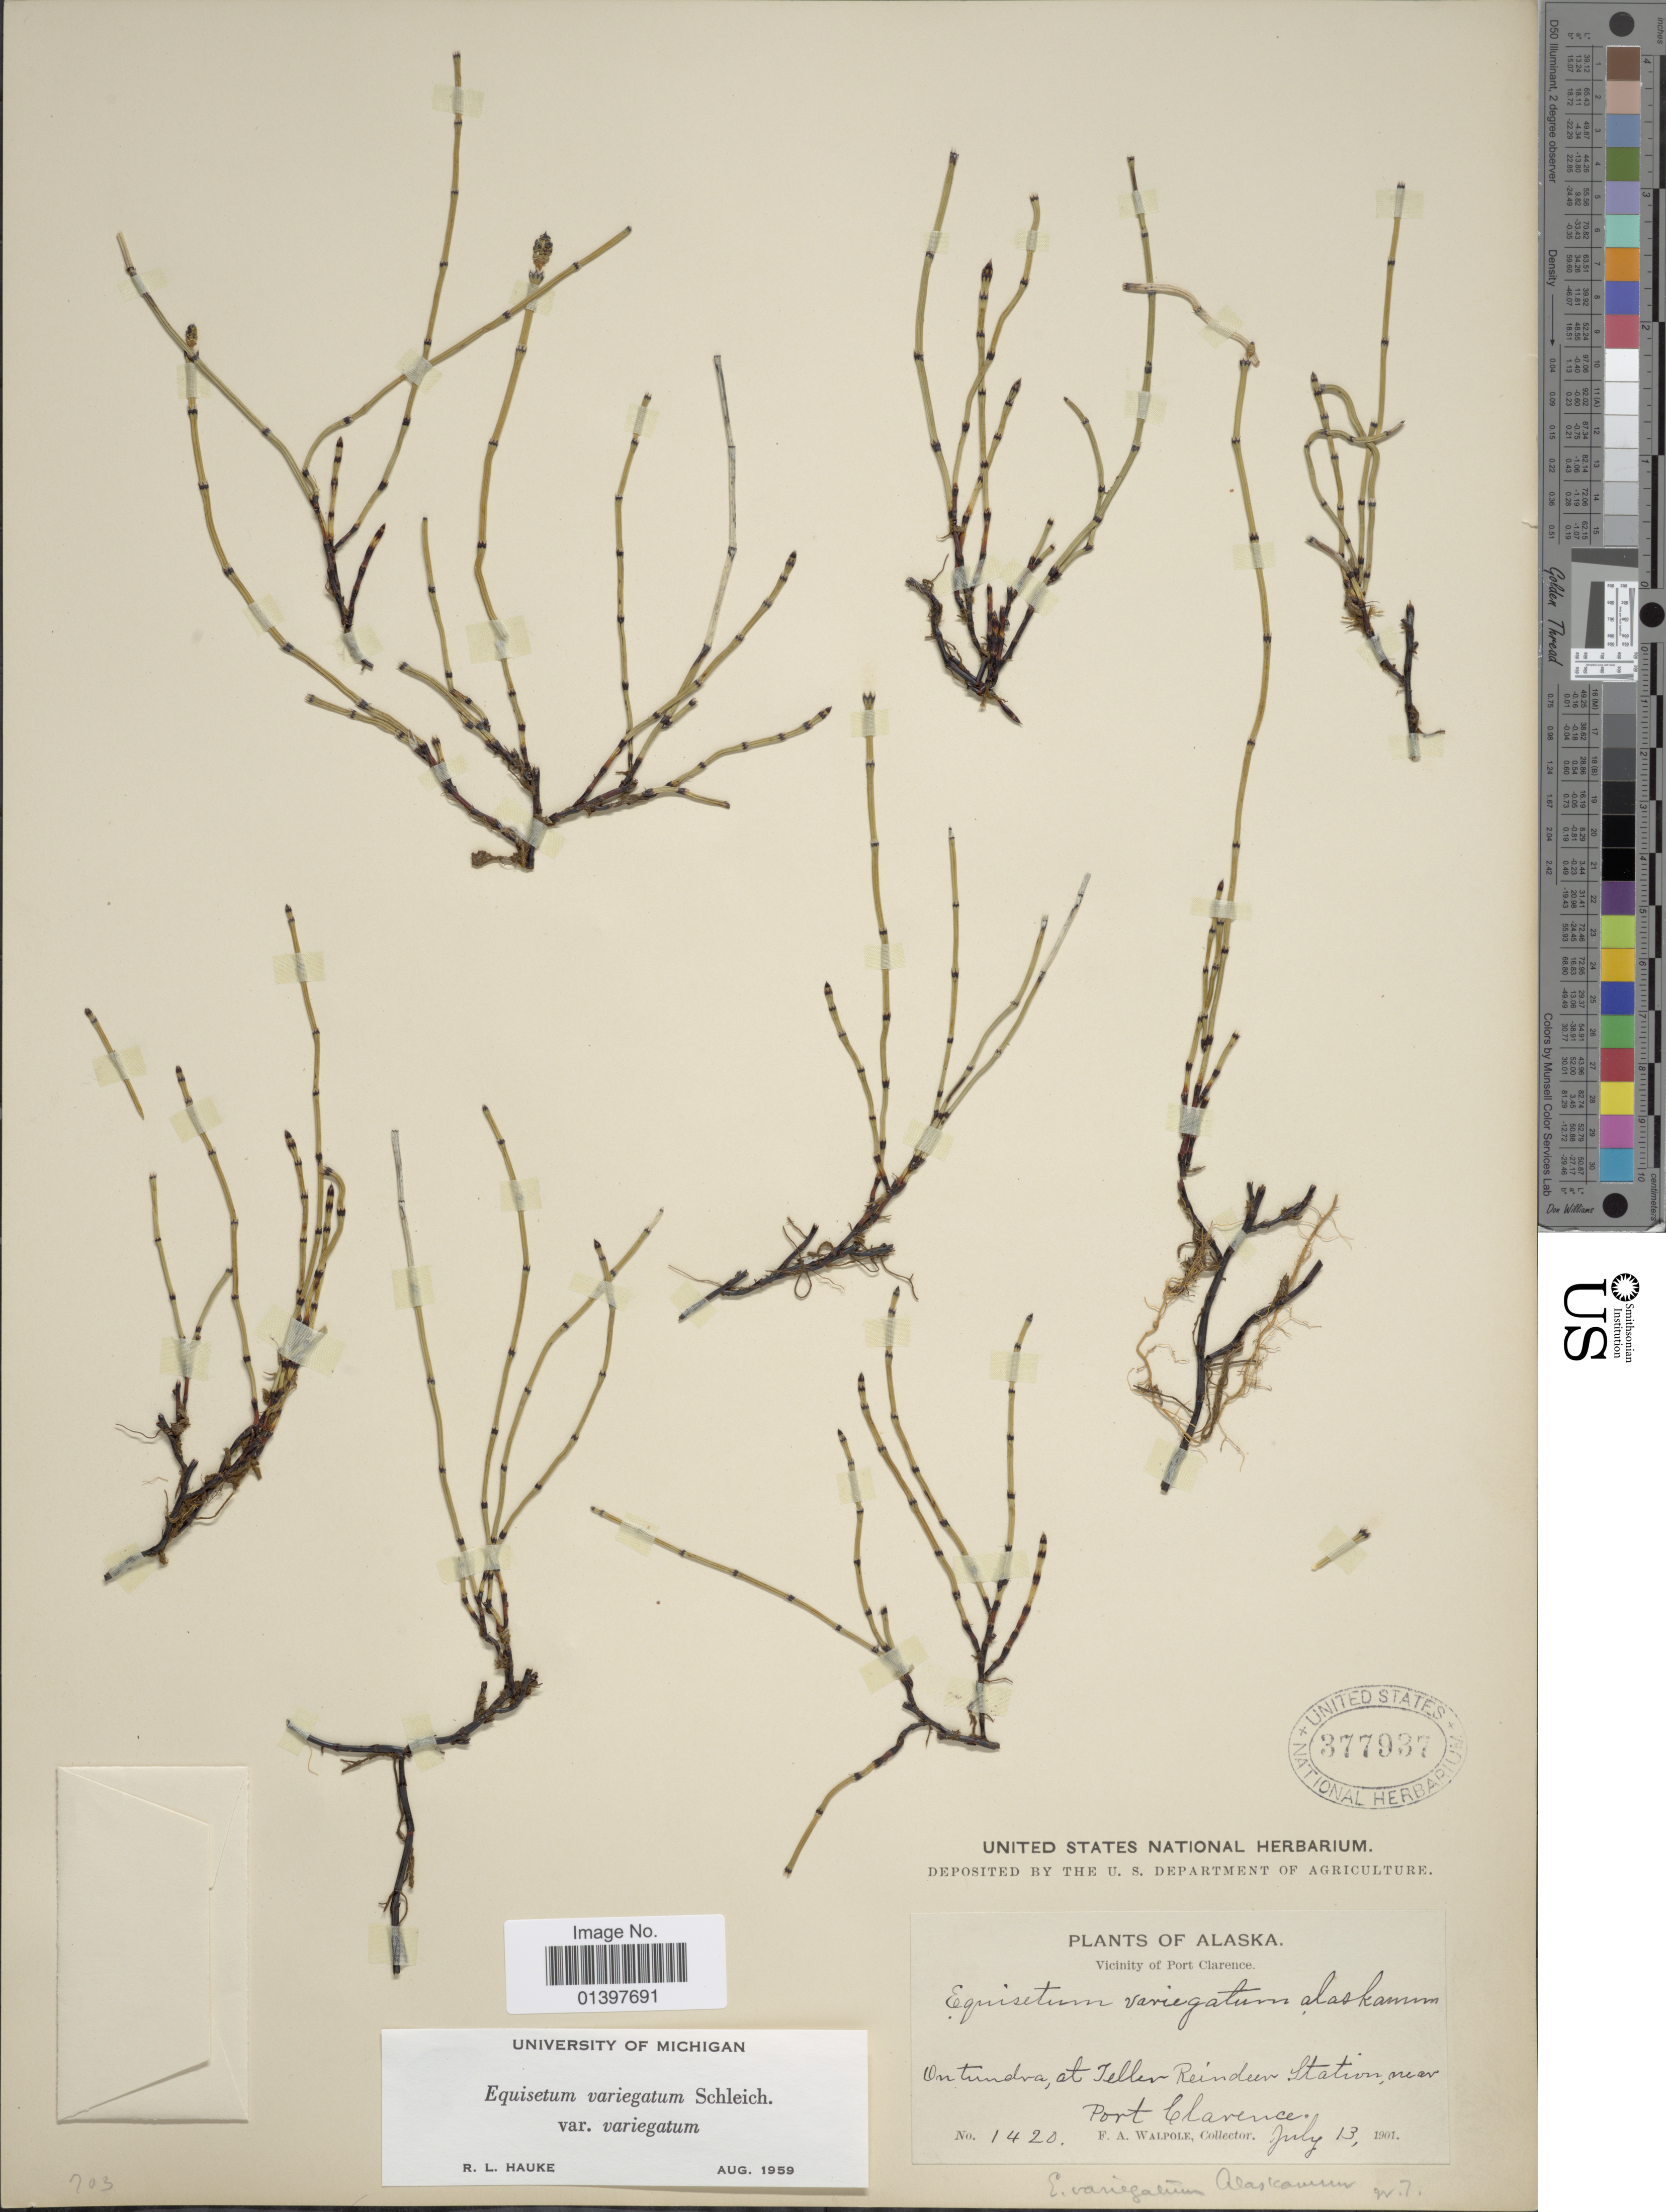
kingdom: Plantae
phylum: Tracheophyta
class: Polypodiopsida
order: Equisetales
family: Equisetaceae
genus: Equisetum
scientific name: Equisetum variegatum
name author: Schleich. ex F. Weber & D. Mohr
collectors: F. Walpole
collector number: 1420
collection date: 1901-07-13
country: United States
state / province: Alaska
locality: Vicinity of Port Clarence, On tundra, at Teller Reindeer Station, near Port Clarence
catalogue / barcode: US 377937